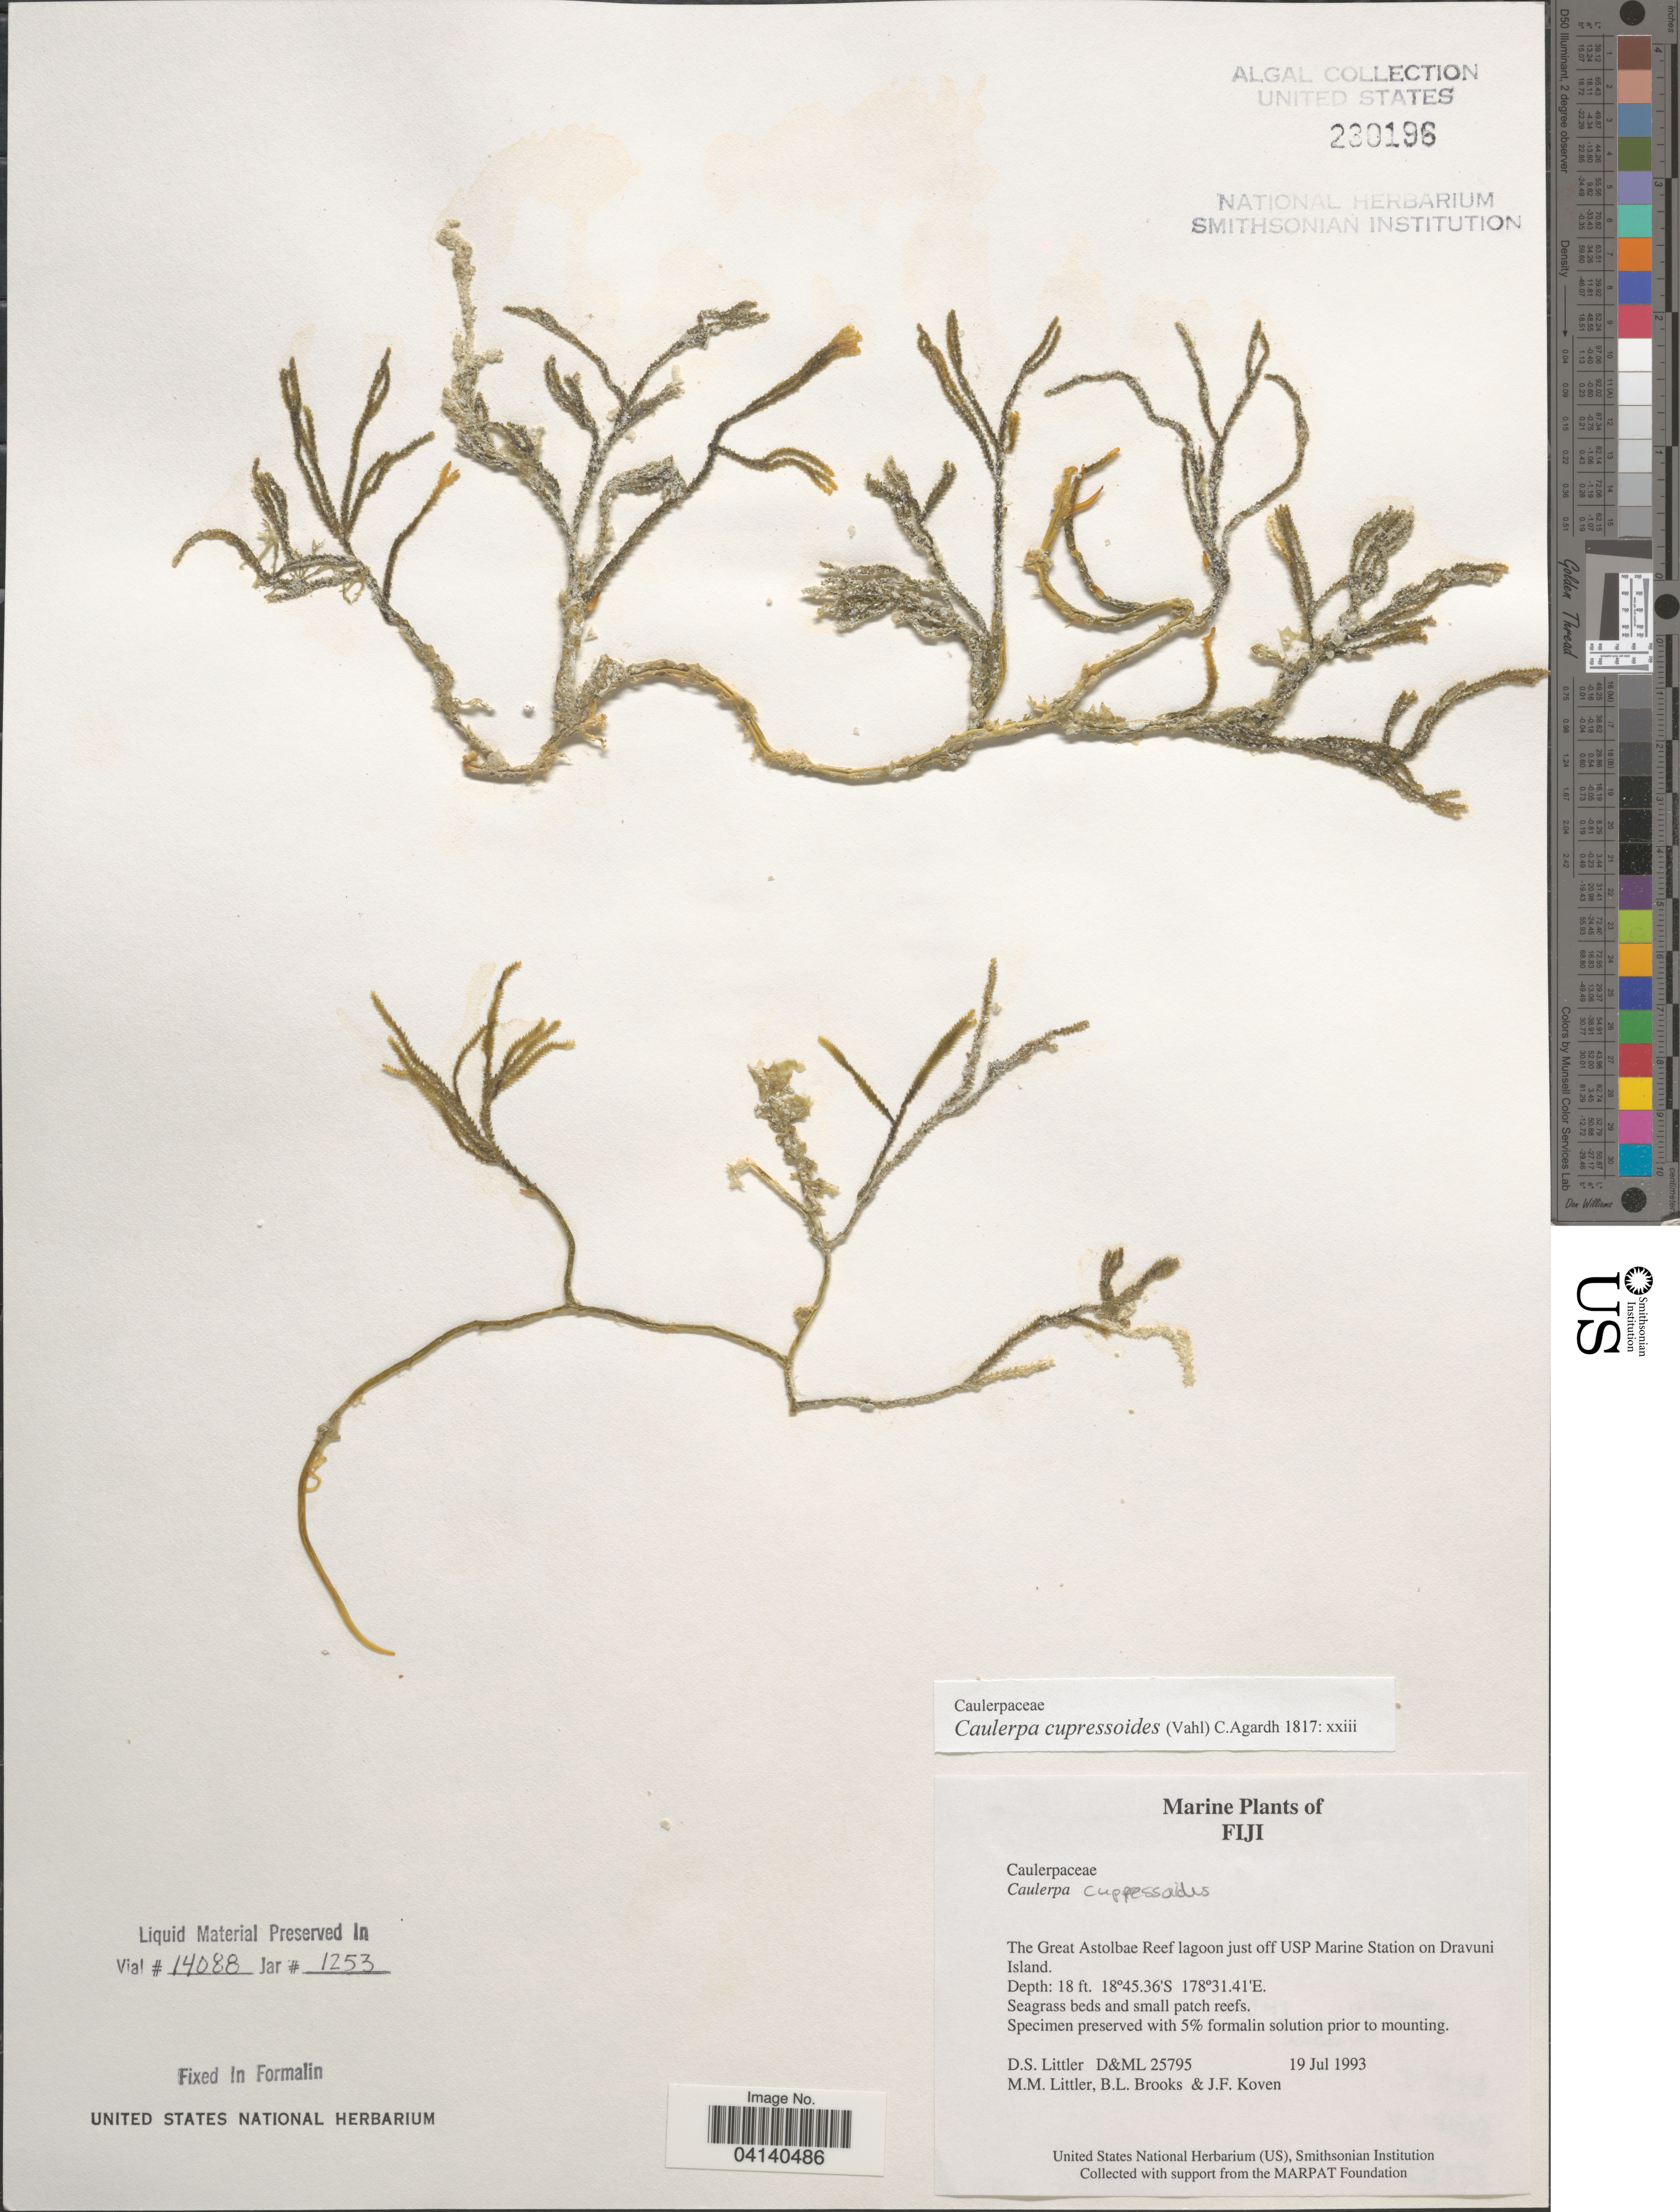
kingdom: Plantae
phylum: Chlorophyta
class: Ulvophyceae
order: Bryopsidales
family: Caulerpaceae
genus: Caulerpa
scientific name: Caulerpa cupressoides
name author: (Vahl) C. Agardh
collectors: D. S. Littler, B. Brooks & J. Koven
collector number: D&ML25795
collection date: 1993-07-19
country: Fiji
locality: The Great Astolbae Reef lagoon just off USP Marine Station on Dravuni Island.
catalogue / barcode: US 230196